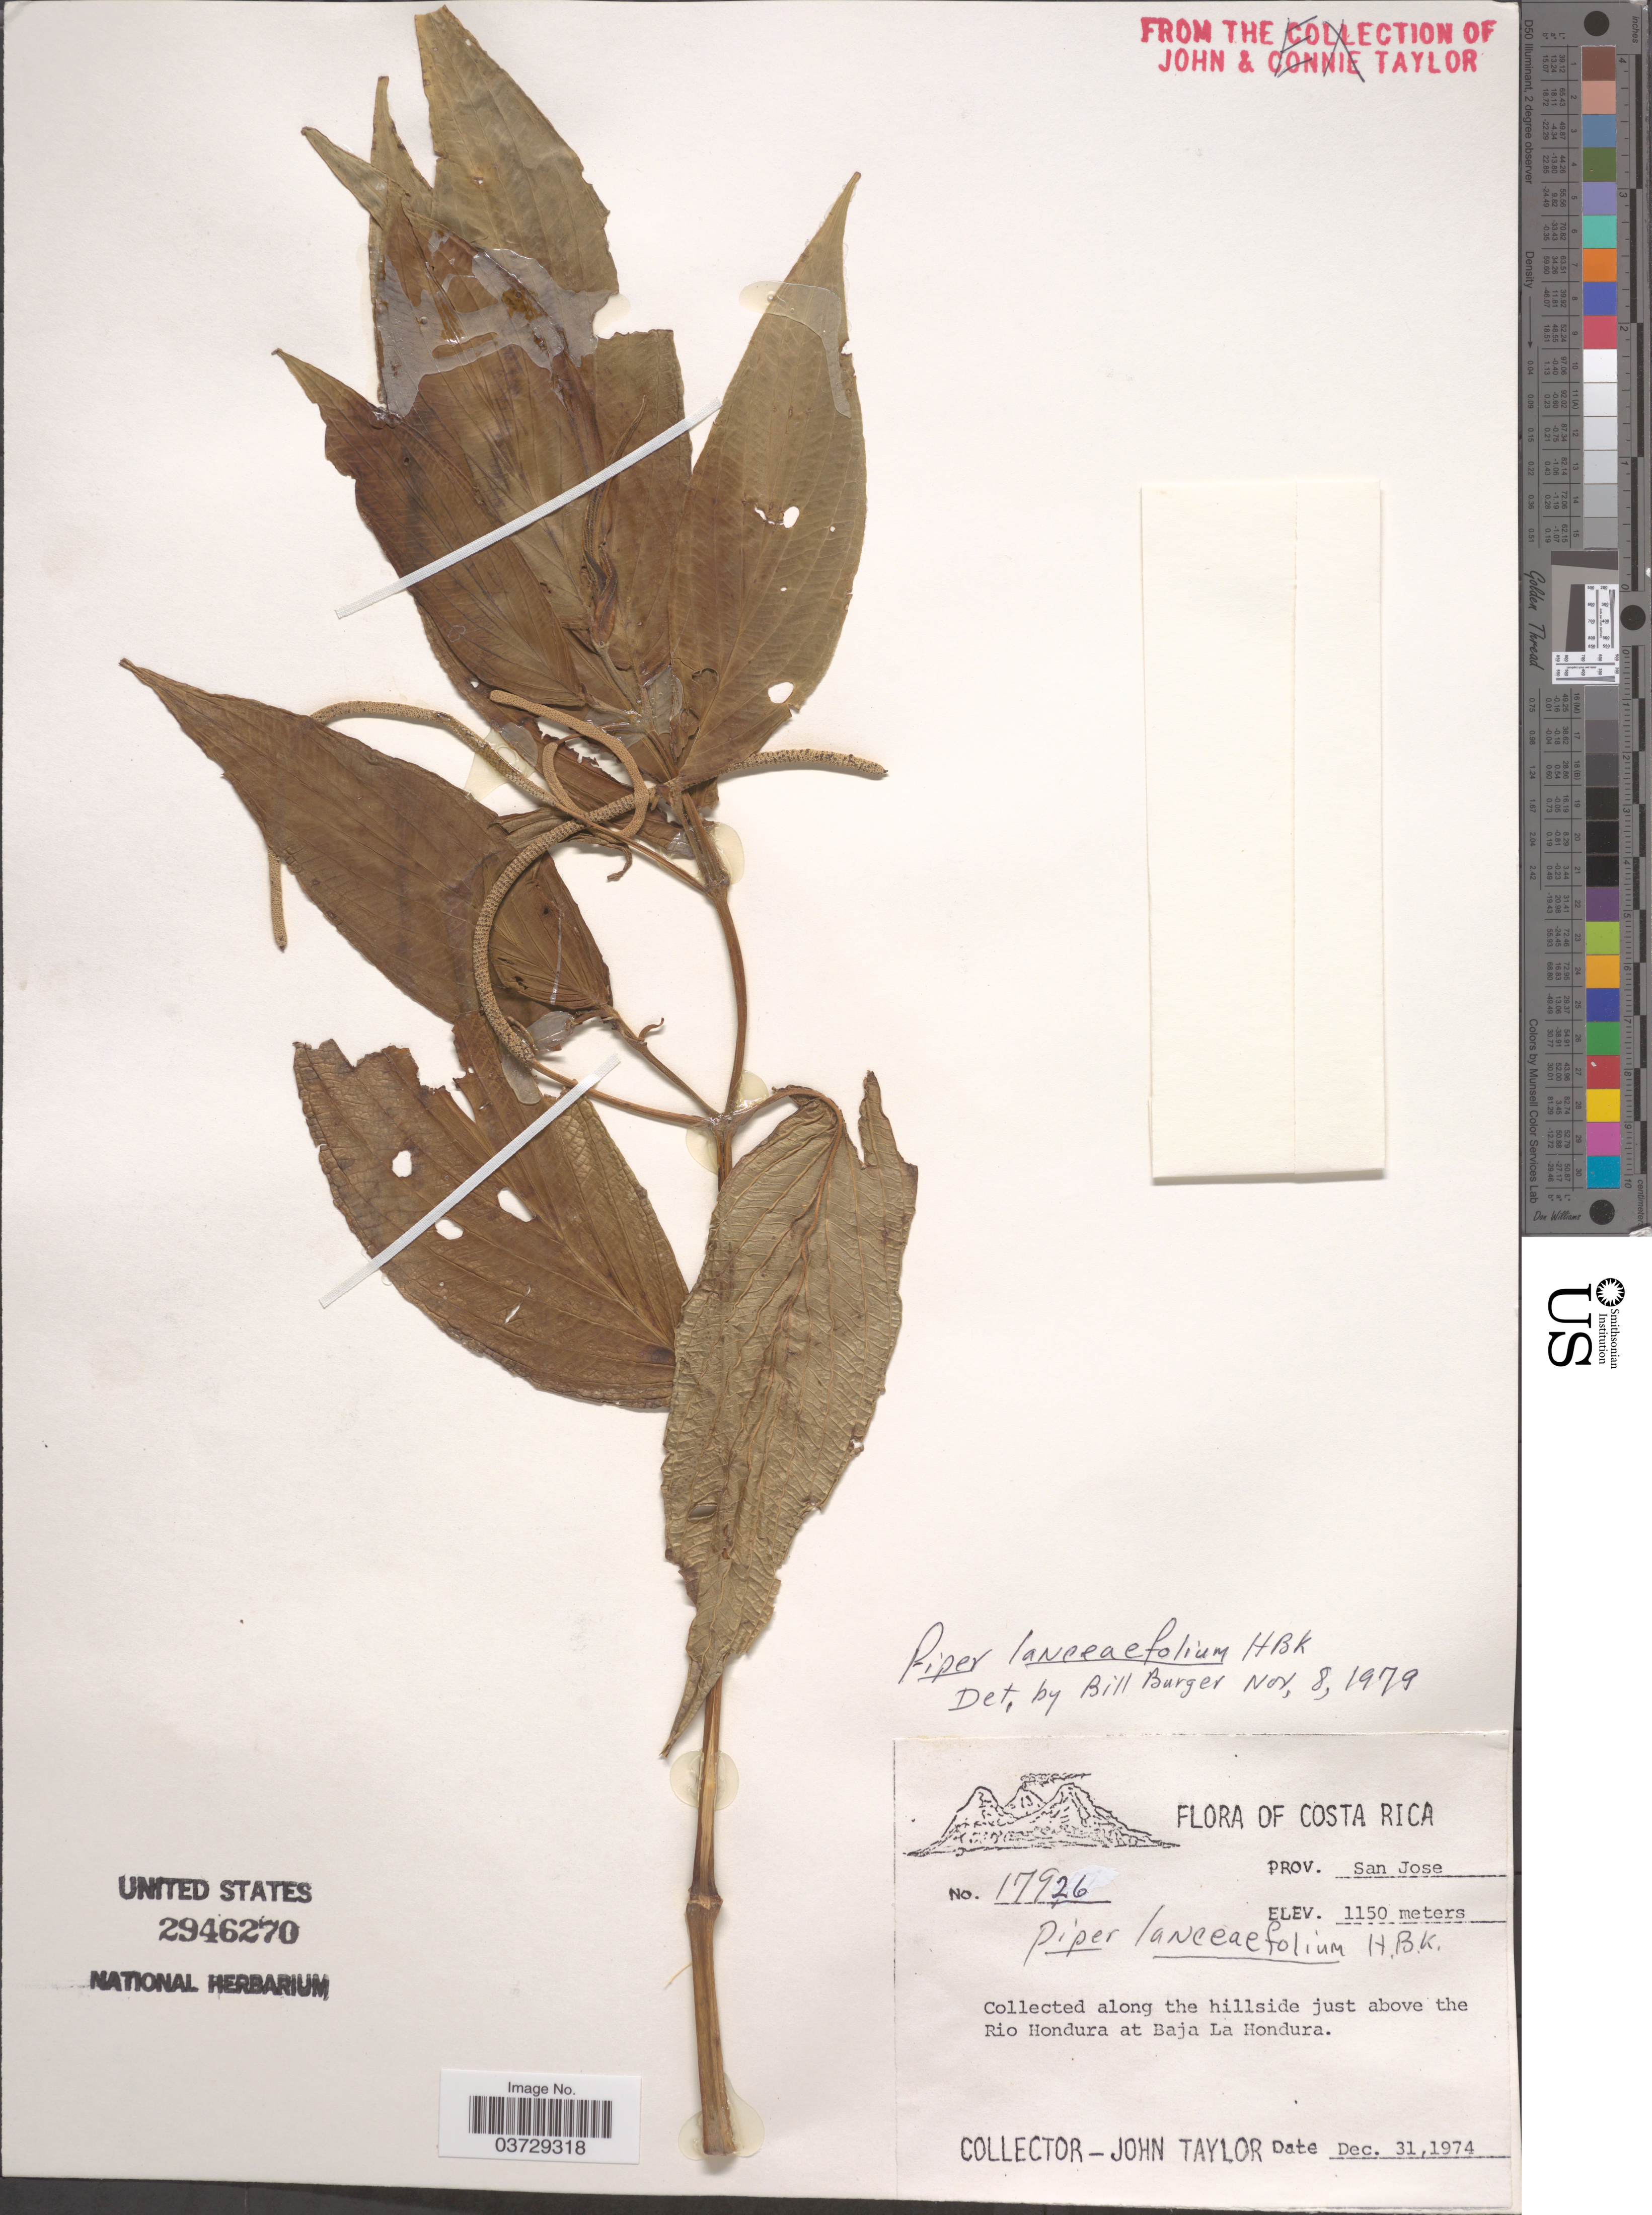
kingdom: Plantae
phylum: Tracheophyta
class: Magnoliopsida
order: Piperales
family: Piperaceae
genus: Piper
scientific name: Piper lanceifolium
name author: Kunth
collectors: J. Taylor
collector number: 17926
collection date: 1974-12-31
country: Costa Rica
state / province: San José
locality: Along the hillside just above the Rio Hondura at Baja La Hondura.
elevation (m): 1150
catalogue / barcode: US 2946270